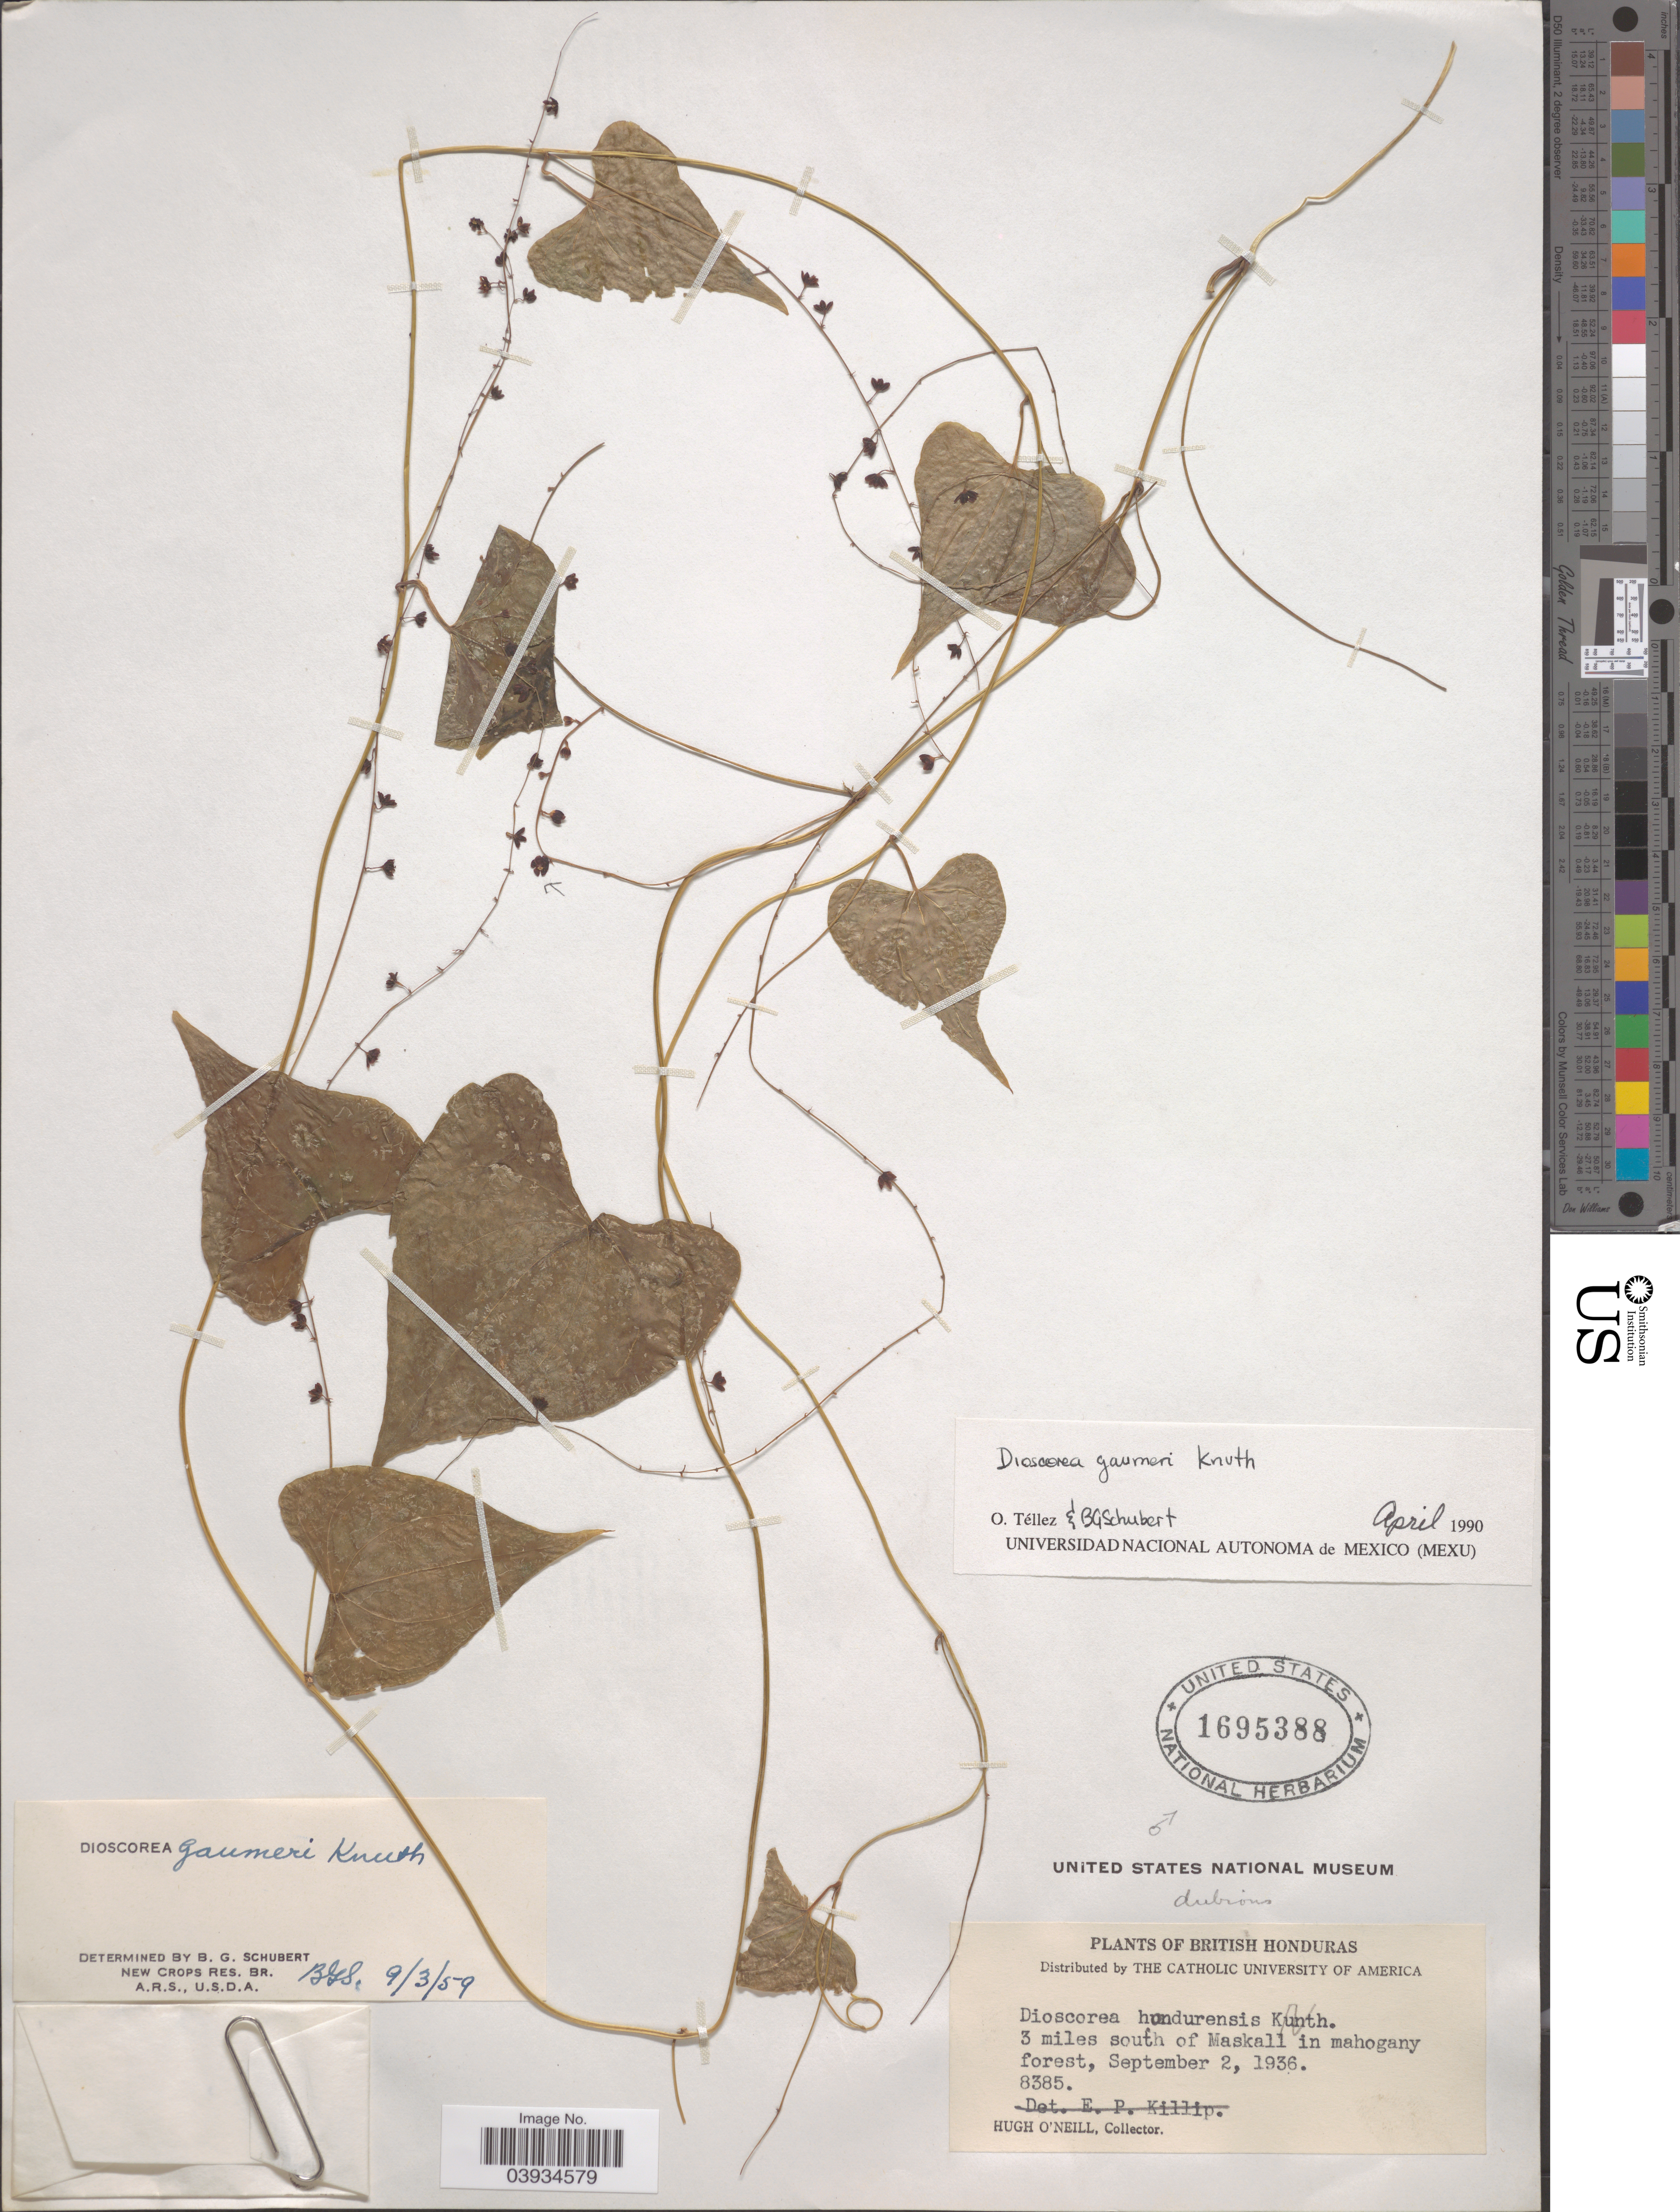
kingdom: Plantae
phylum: Tracheophyta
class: Liliopsida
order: Dioscoreales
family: Dioscoreaceae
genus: Dioscorea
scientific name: Dioscorea gaumeri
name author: R. Knuth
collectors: H. O'Neill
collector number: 8385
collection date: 1936-09-02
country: Belize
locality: British Honduras. 3 miles south of Maskall in mahogany forest.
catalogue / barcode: US 1695388